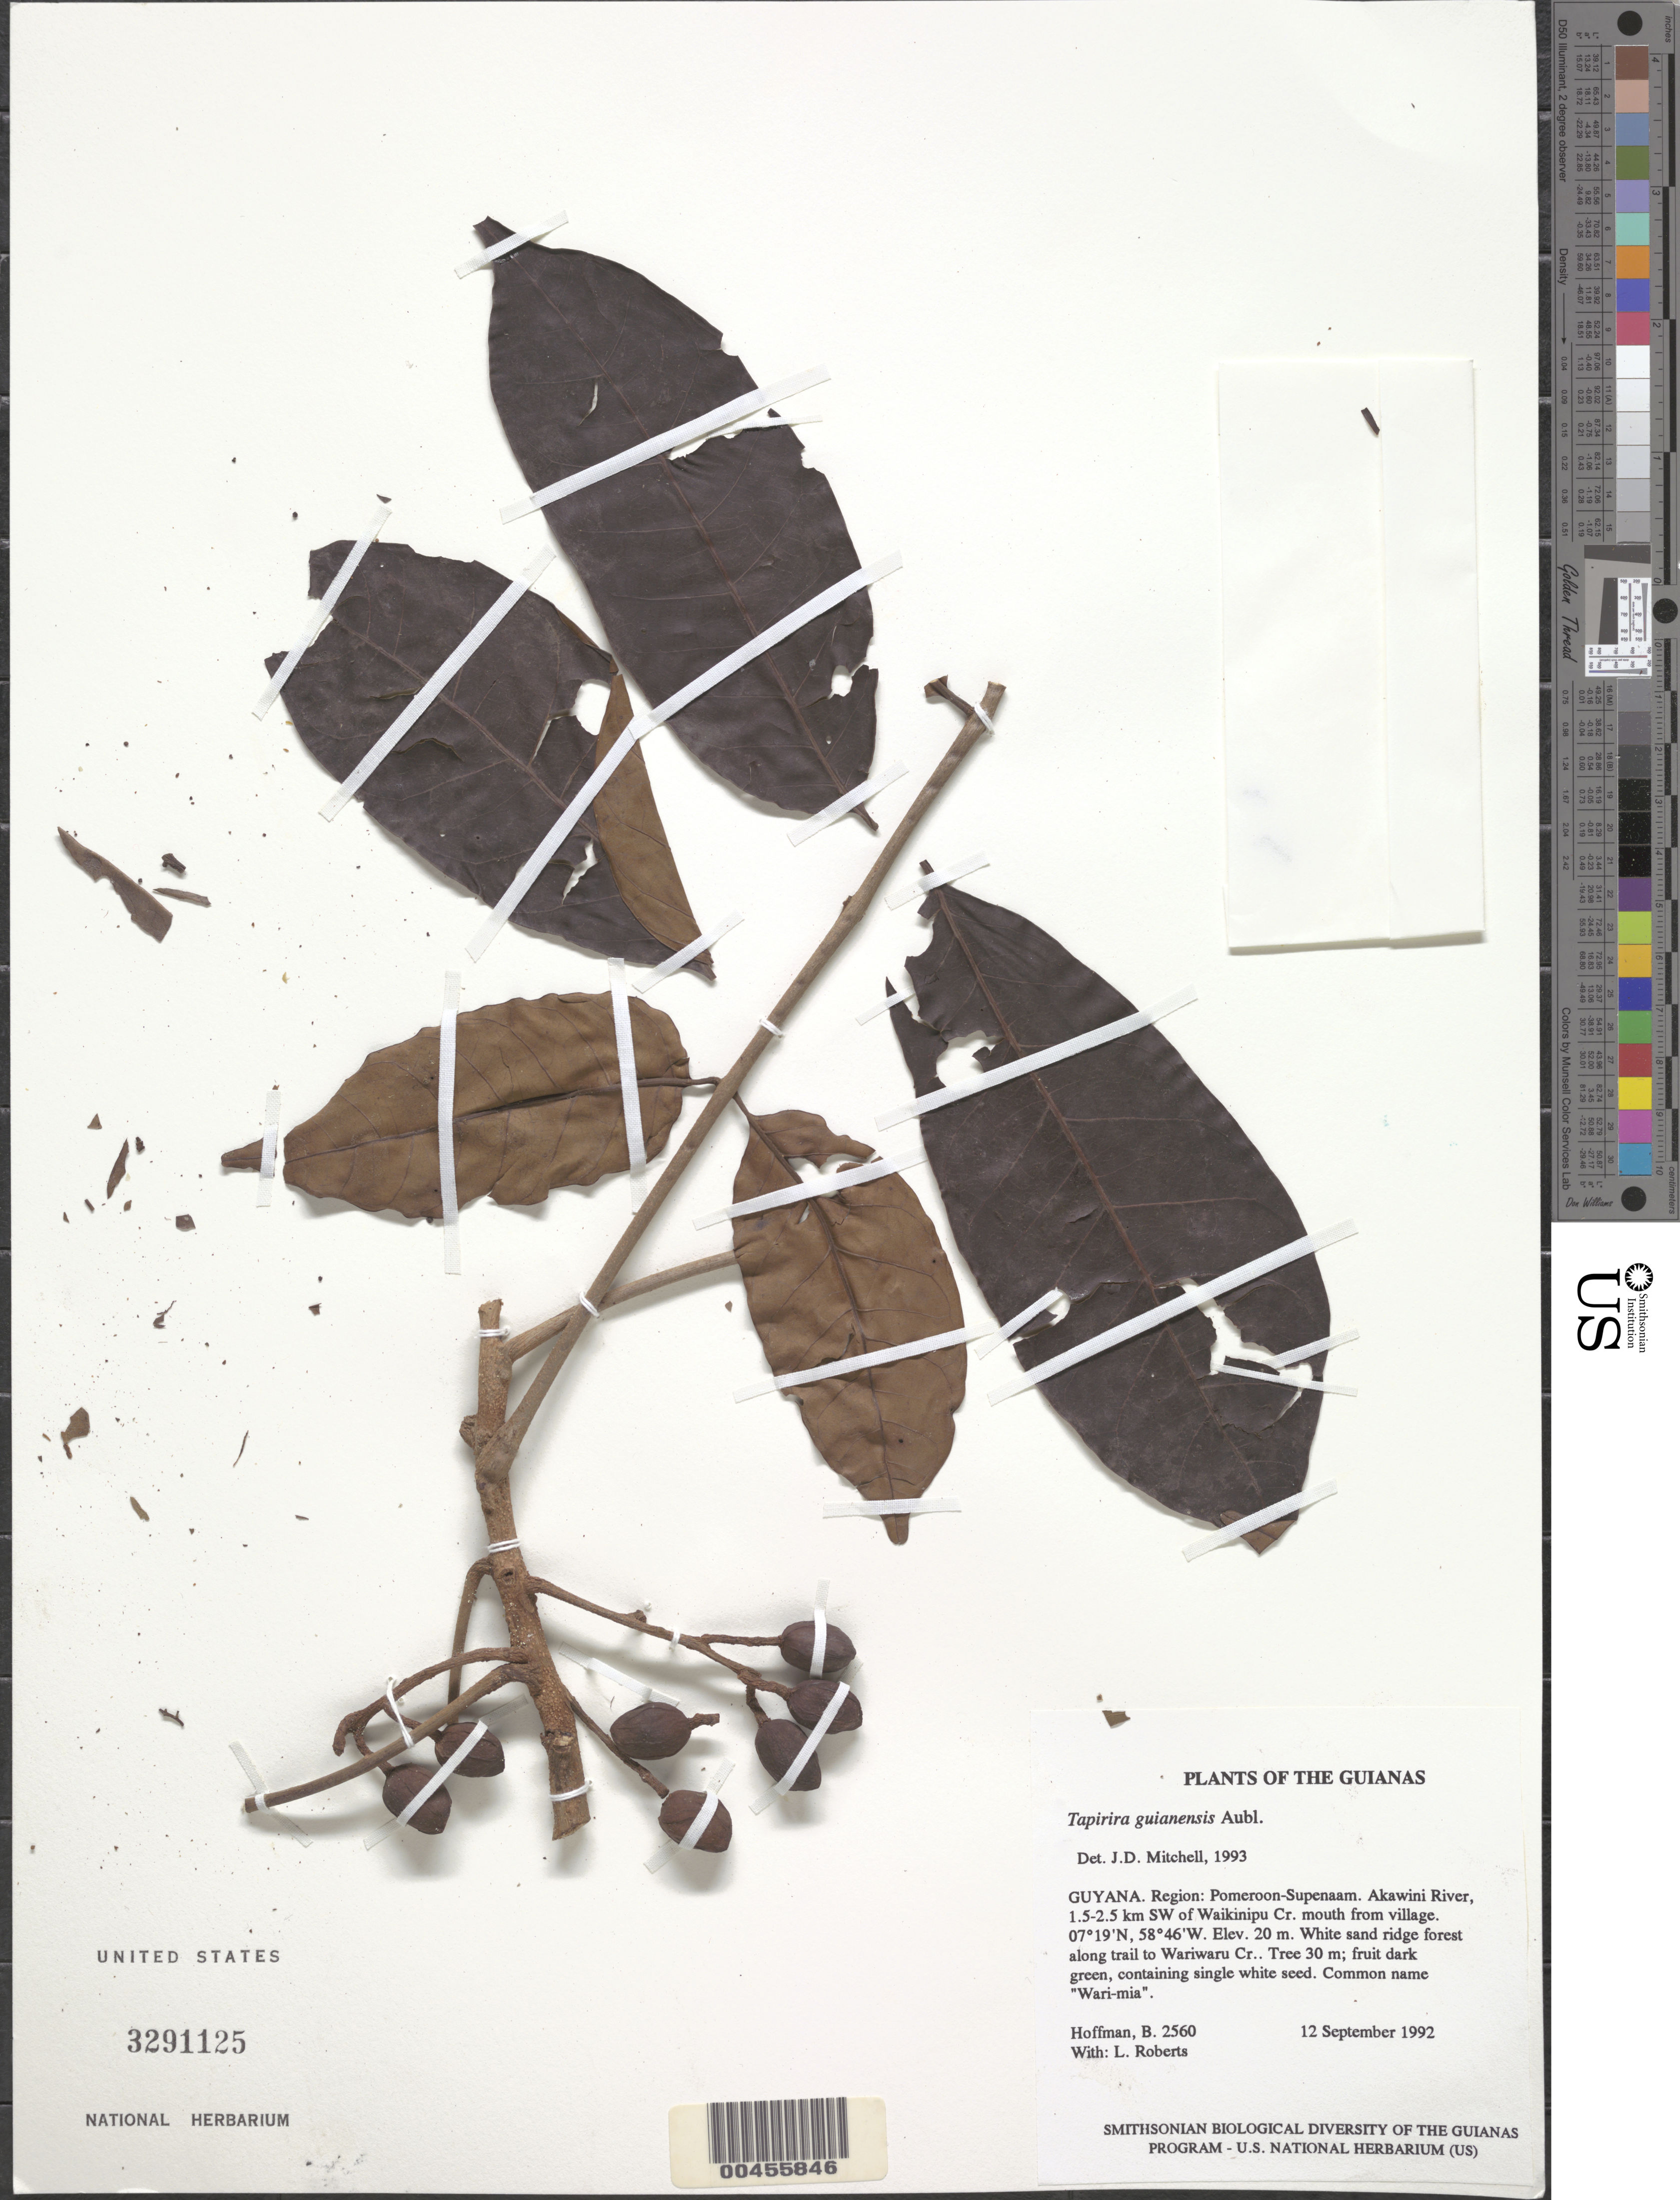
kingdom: Plantae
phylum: Tracheophyta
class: Magnoliopsida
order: Sapindales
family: Anacardiaceae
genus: Tapirira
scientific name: Tapirira guianensis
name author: Aubl.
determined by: Mitchell, John D.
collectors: B. Hoffman & L. Roberts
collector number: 2560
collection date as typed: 12 September 1992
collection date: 1992-09-12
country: Guyana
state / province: Pomeroon-Supenaam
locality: Akawini River, 1.5-2.5 km SW of Waikinipu Creek mouth, along trail from Wakinipu village to Wariwaru Creek (Pomeroon R.)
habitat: White sand ridge forest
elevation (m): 20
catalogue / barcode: US 3291125